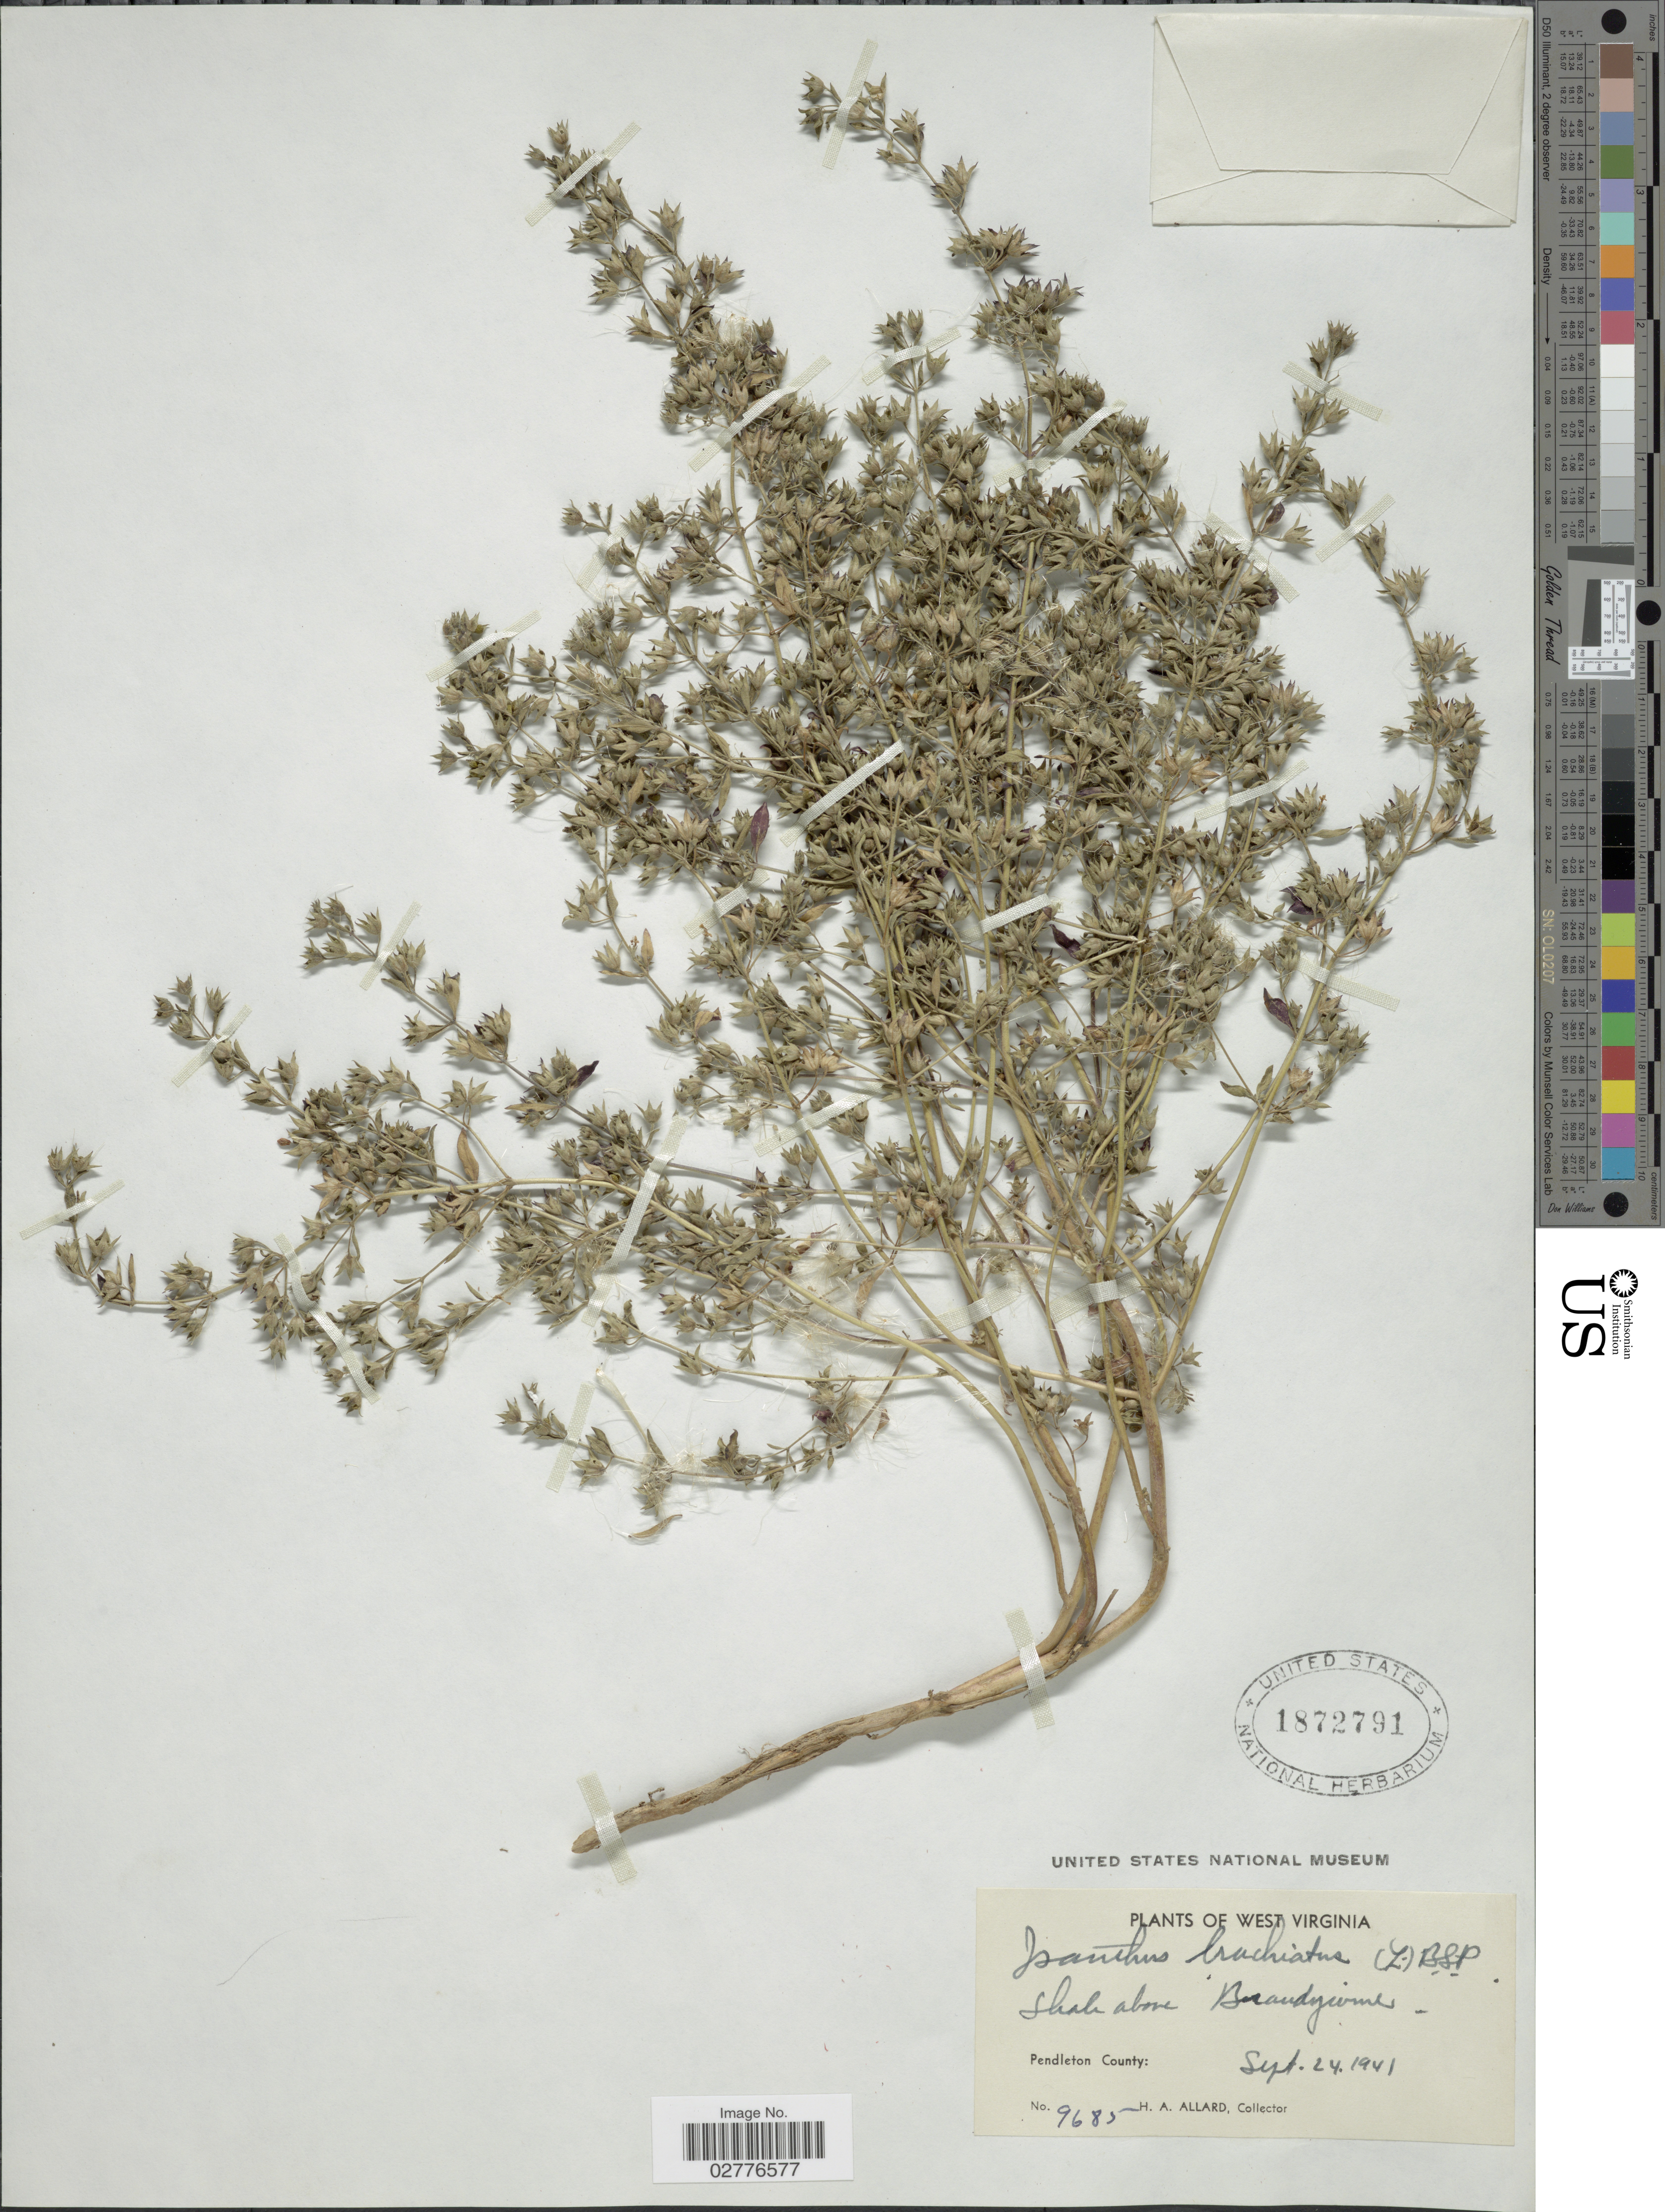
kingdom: Plantae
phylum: Tracheophyta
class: Magnoliopsida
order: Lamiales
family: Lamiaceae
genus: Trichostema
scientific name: Trichostema brachiatum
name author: L.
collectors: H. A. Allard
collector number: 9685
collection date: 1941-09-24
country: United States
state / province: West Virginia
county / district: Pendleton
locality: Shale above Brandwine. Pendleton County.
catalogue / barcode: US 1872791